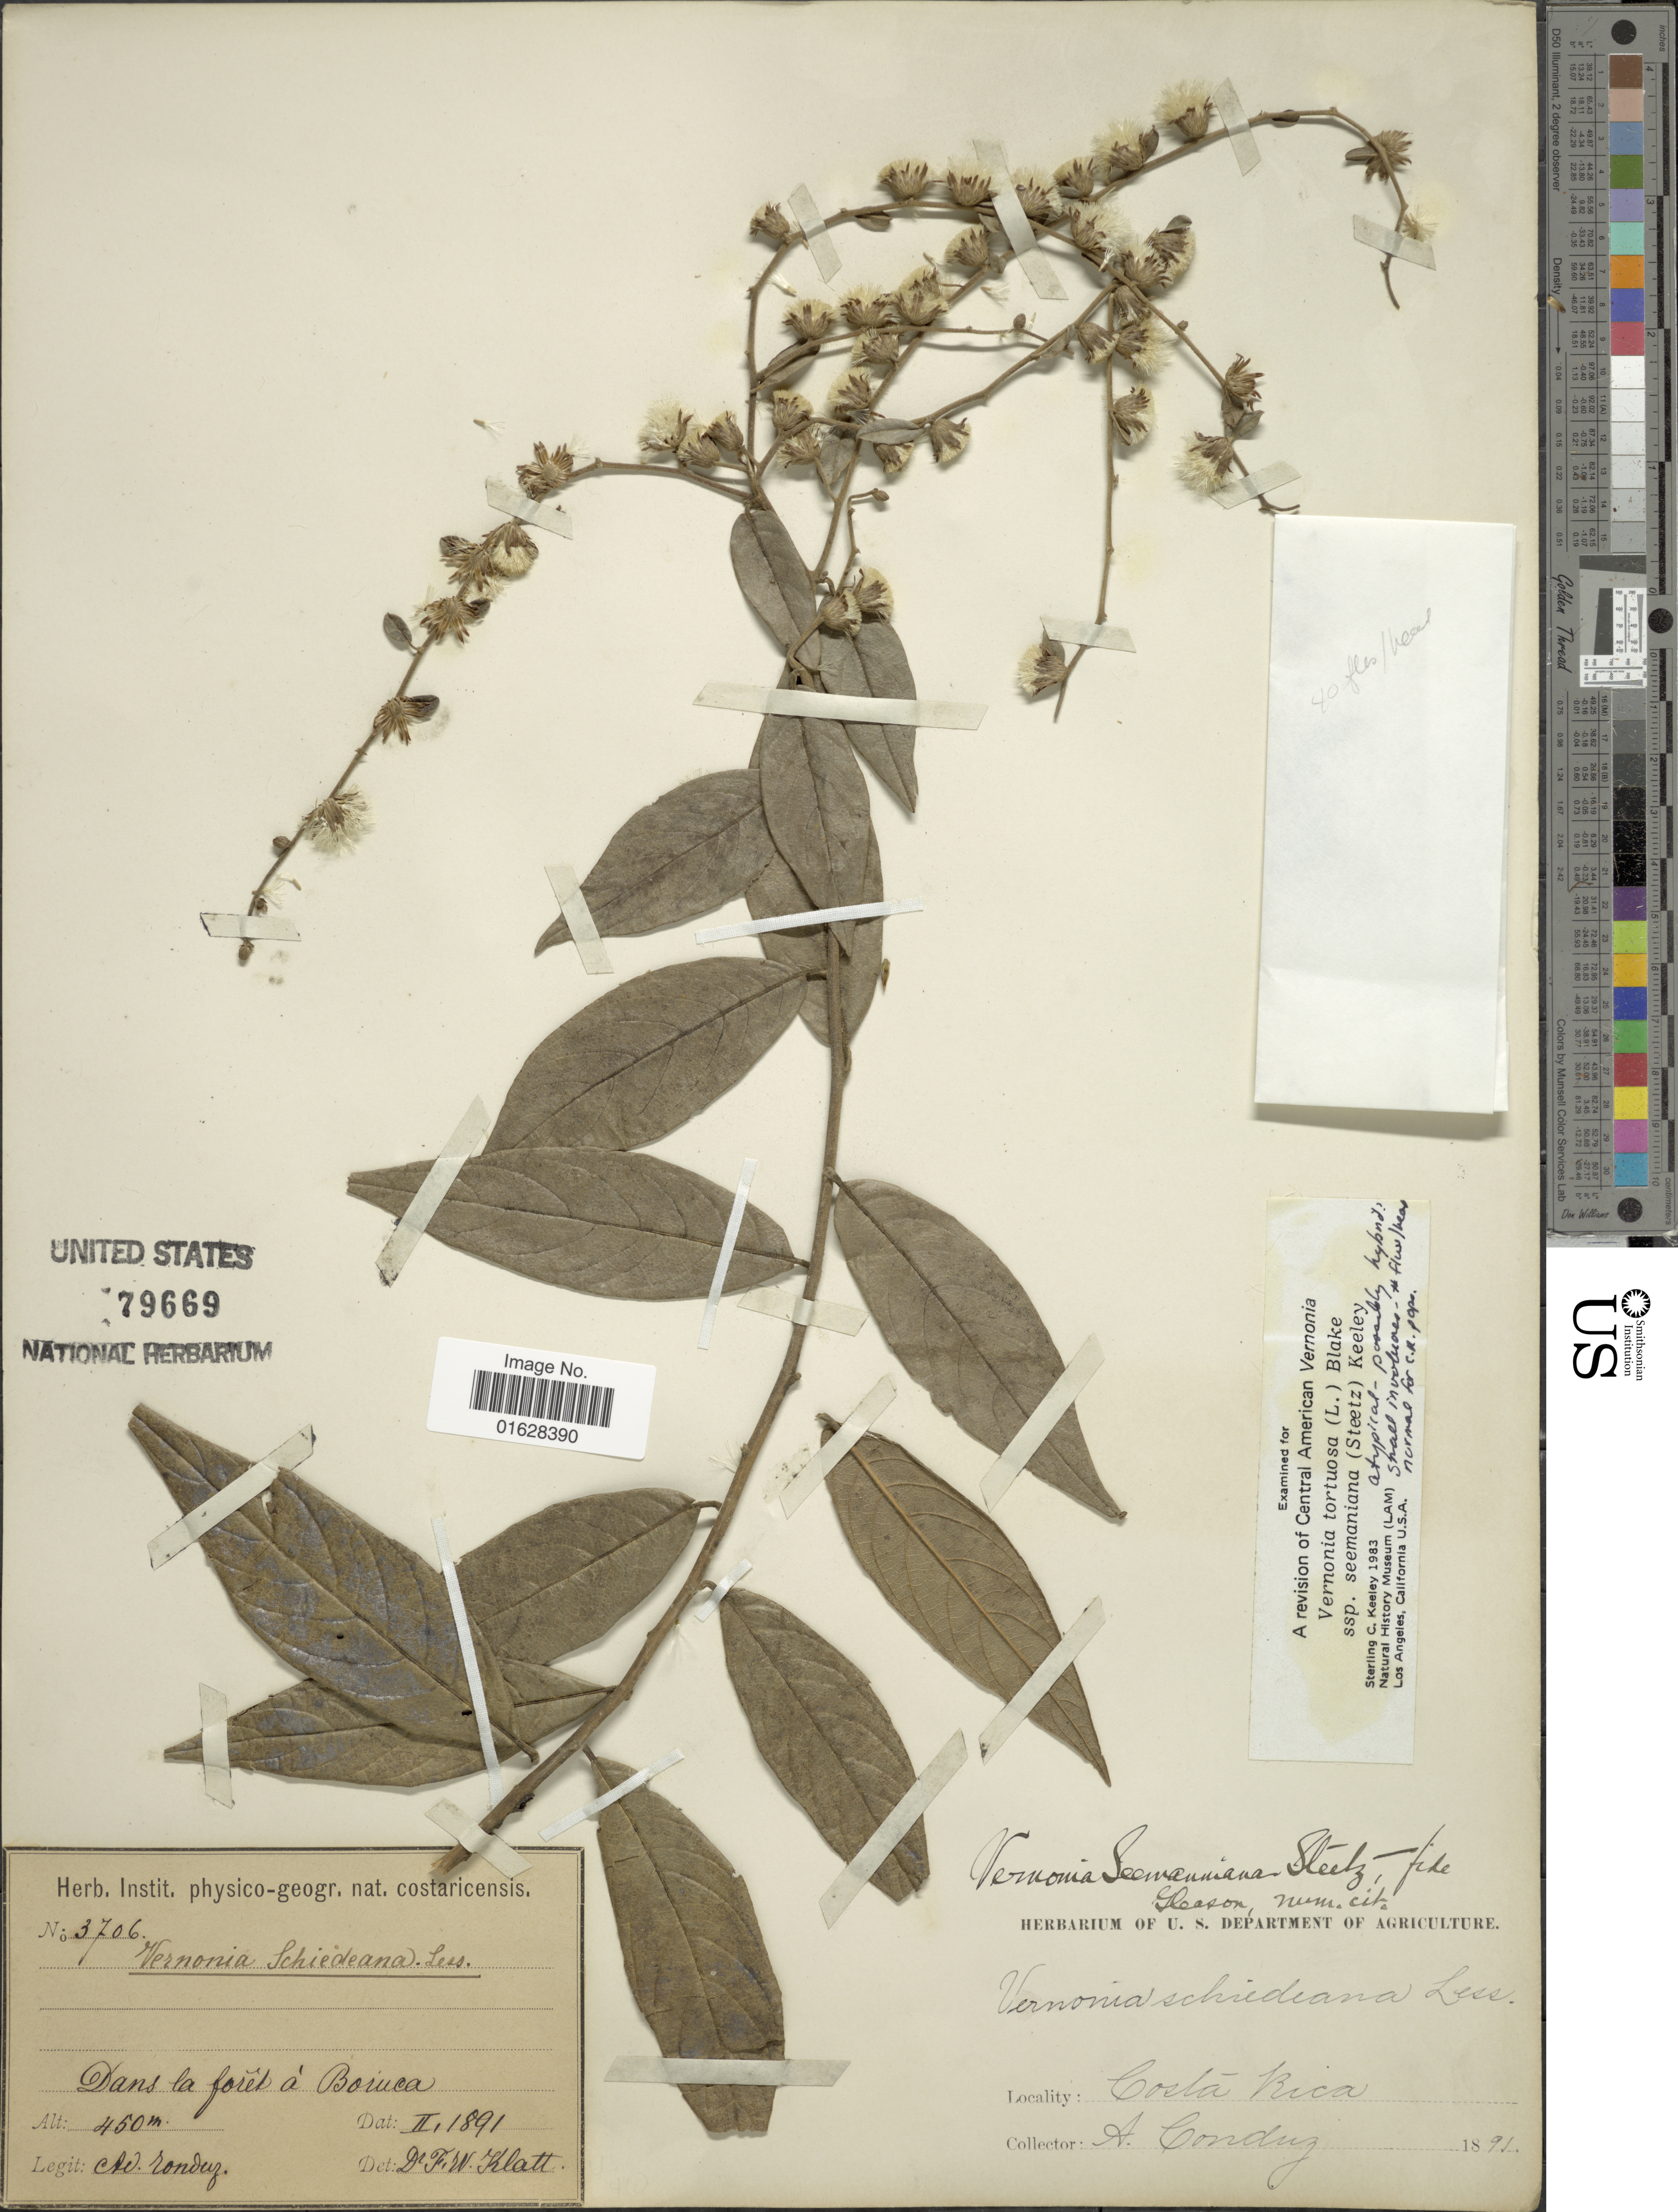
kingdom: Plantae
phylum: Tracheophyta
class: Magnoliopsida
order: Asterales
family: Asteraceae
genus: Lepidaploa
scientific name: Lepidaploa tortuosa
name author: (L.) H. Rob.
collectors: A. Tonduz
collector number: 3706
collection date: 1891-02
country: Costa Rica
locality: Dans la foret a Boruca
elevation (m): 450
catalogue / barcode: US 79669